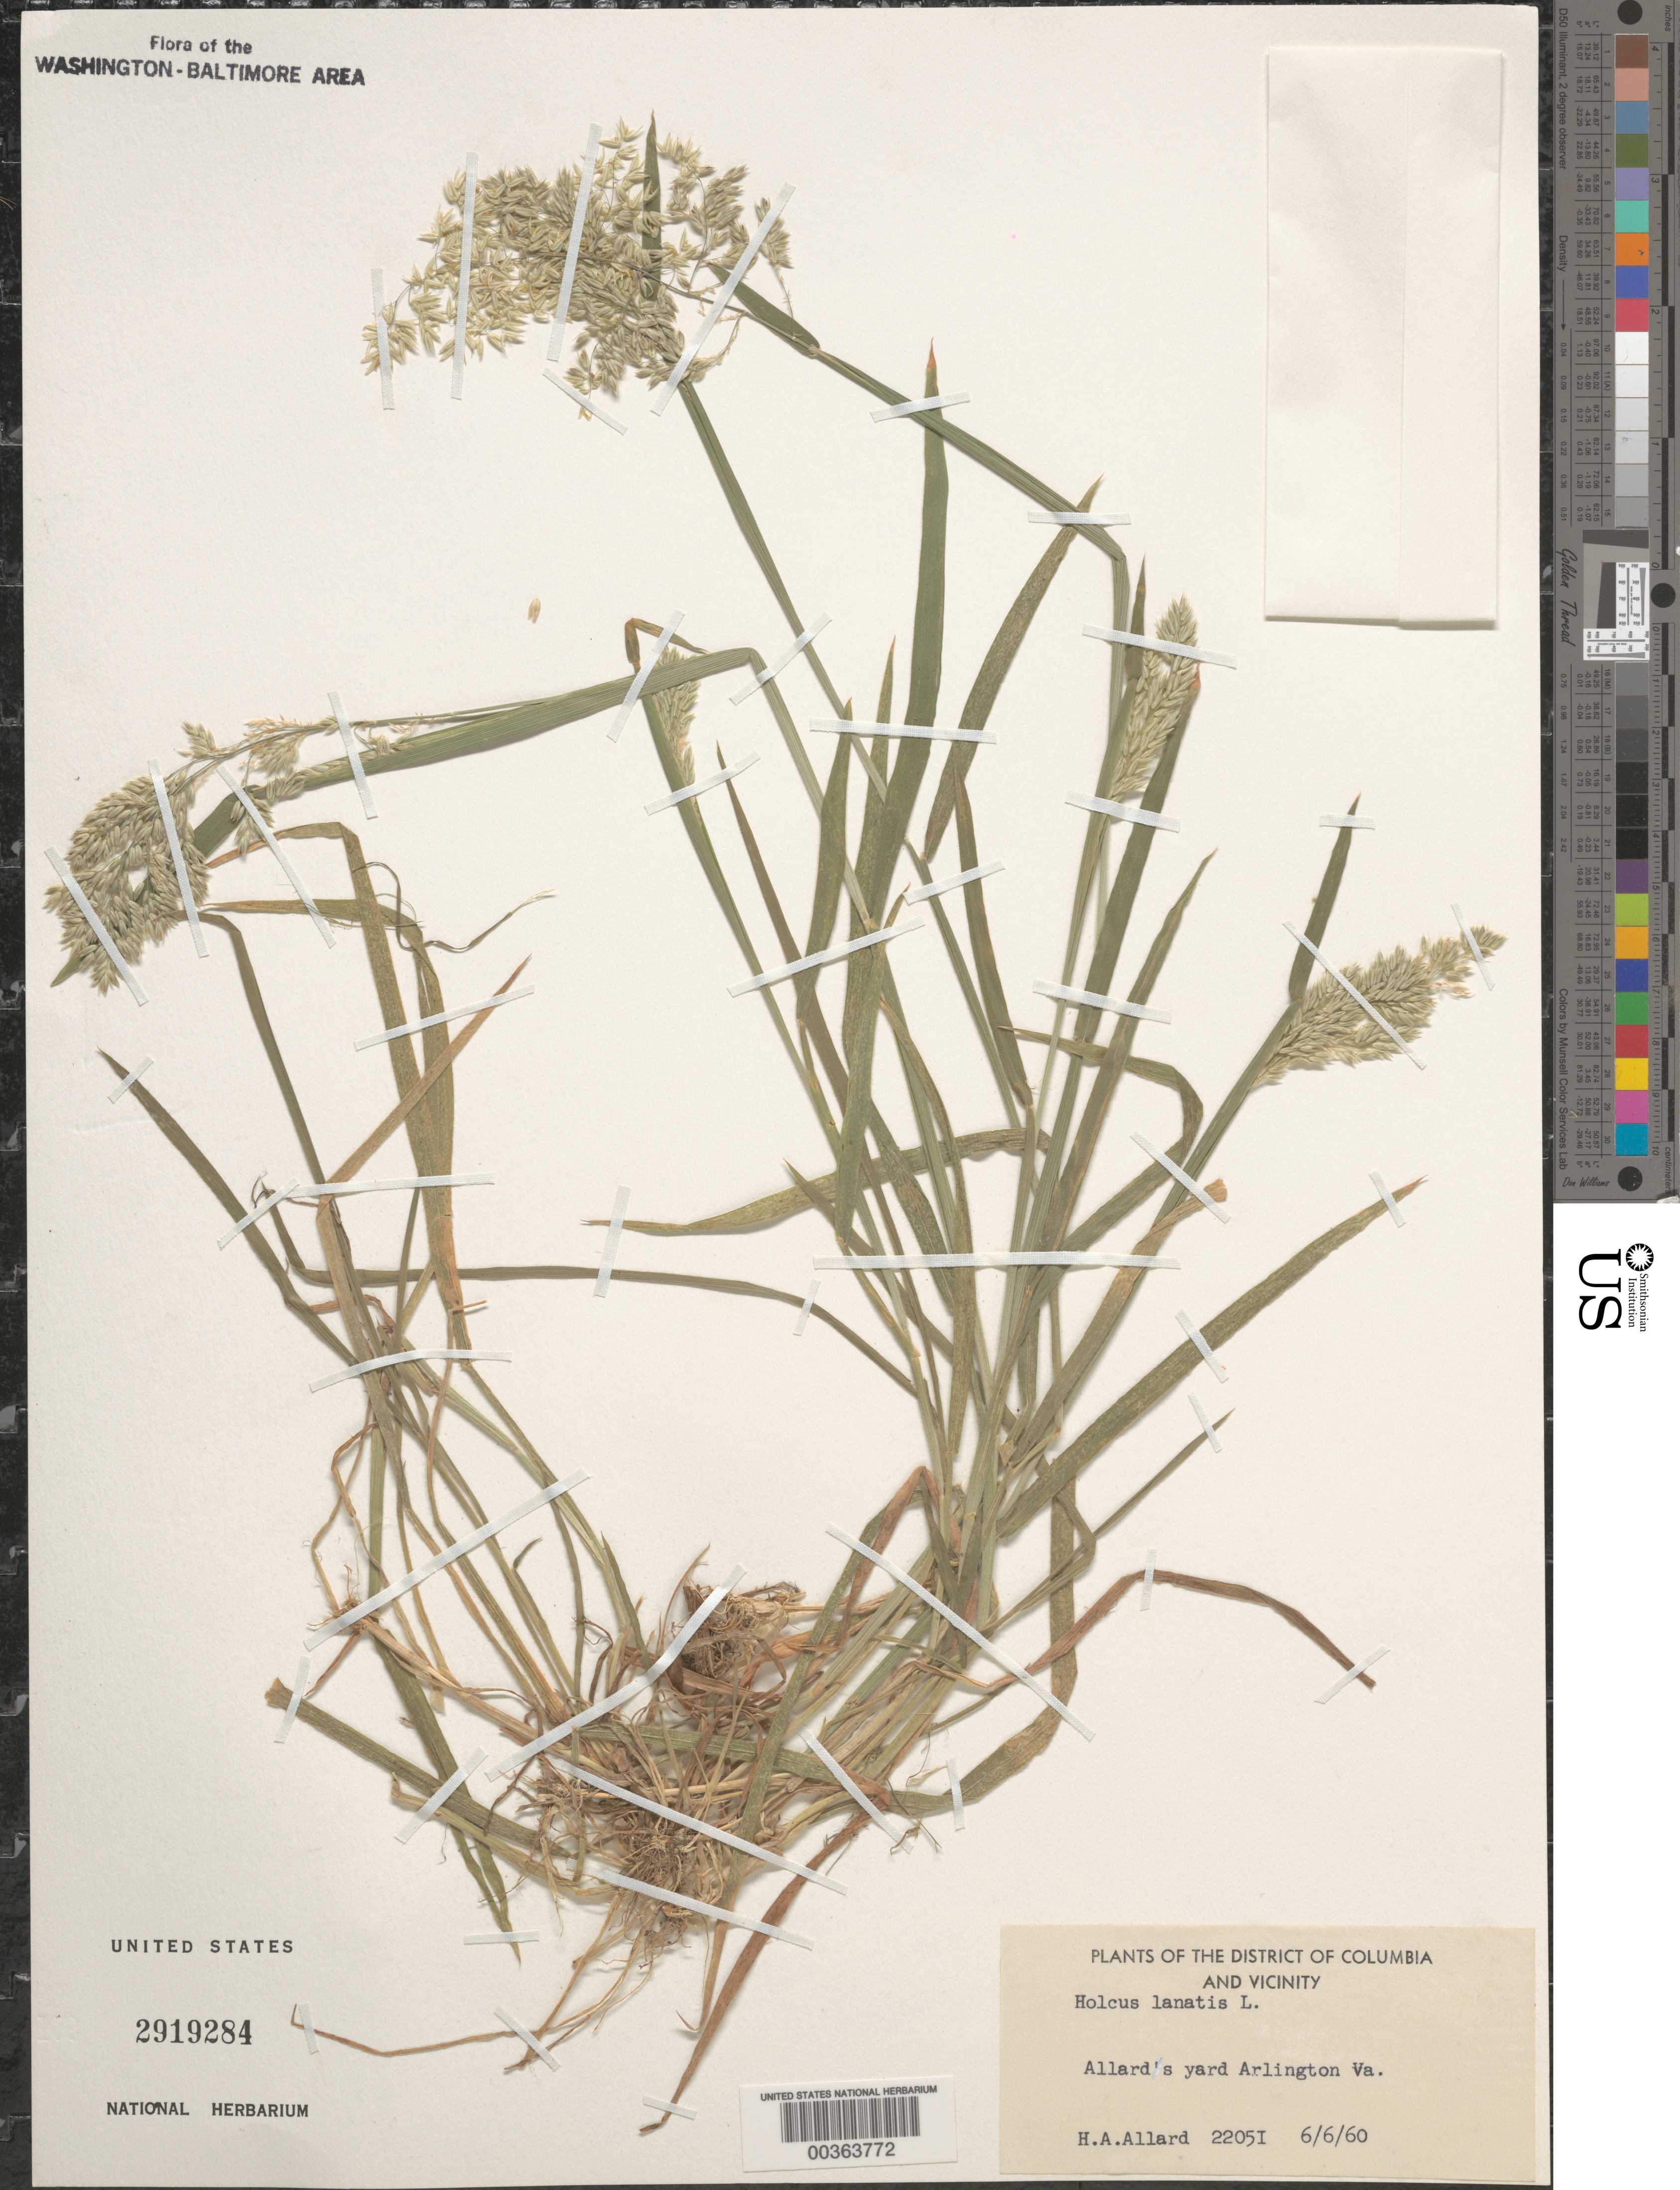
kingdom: Plantae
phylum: Tracheophyta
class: Liliopsida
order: Poales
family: Poaceae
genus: Holcus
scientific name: Holcus lanatus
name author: L.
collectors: H. A. Allard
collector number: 22051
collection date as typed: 06 Jun 1960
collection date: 1960-06-06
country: United States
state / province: Virginia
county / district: Arlington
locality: Allards Yard, Arlington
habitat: Yard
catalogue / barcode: US 2919284